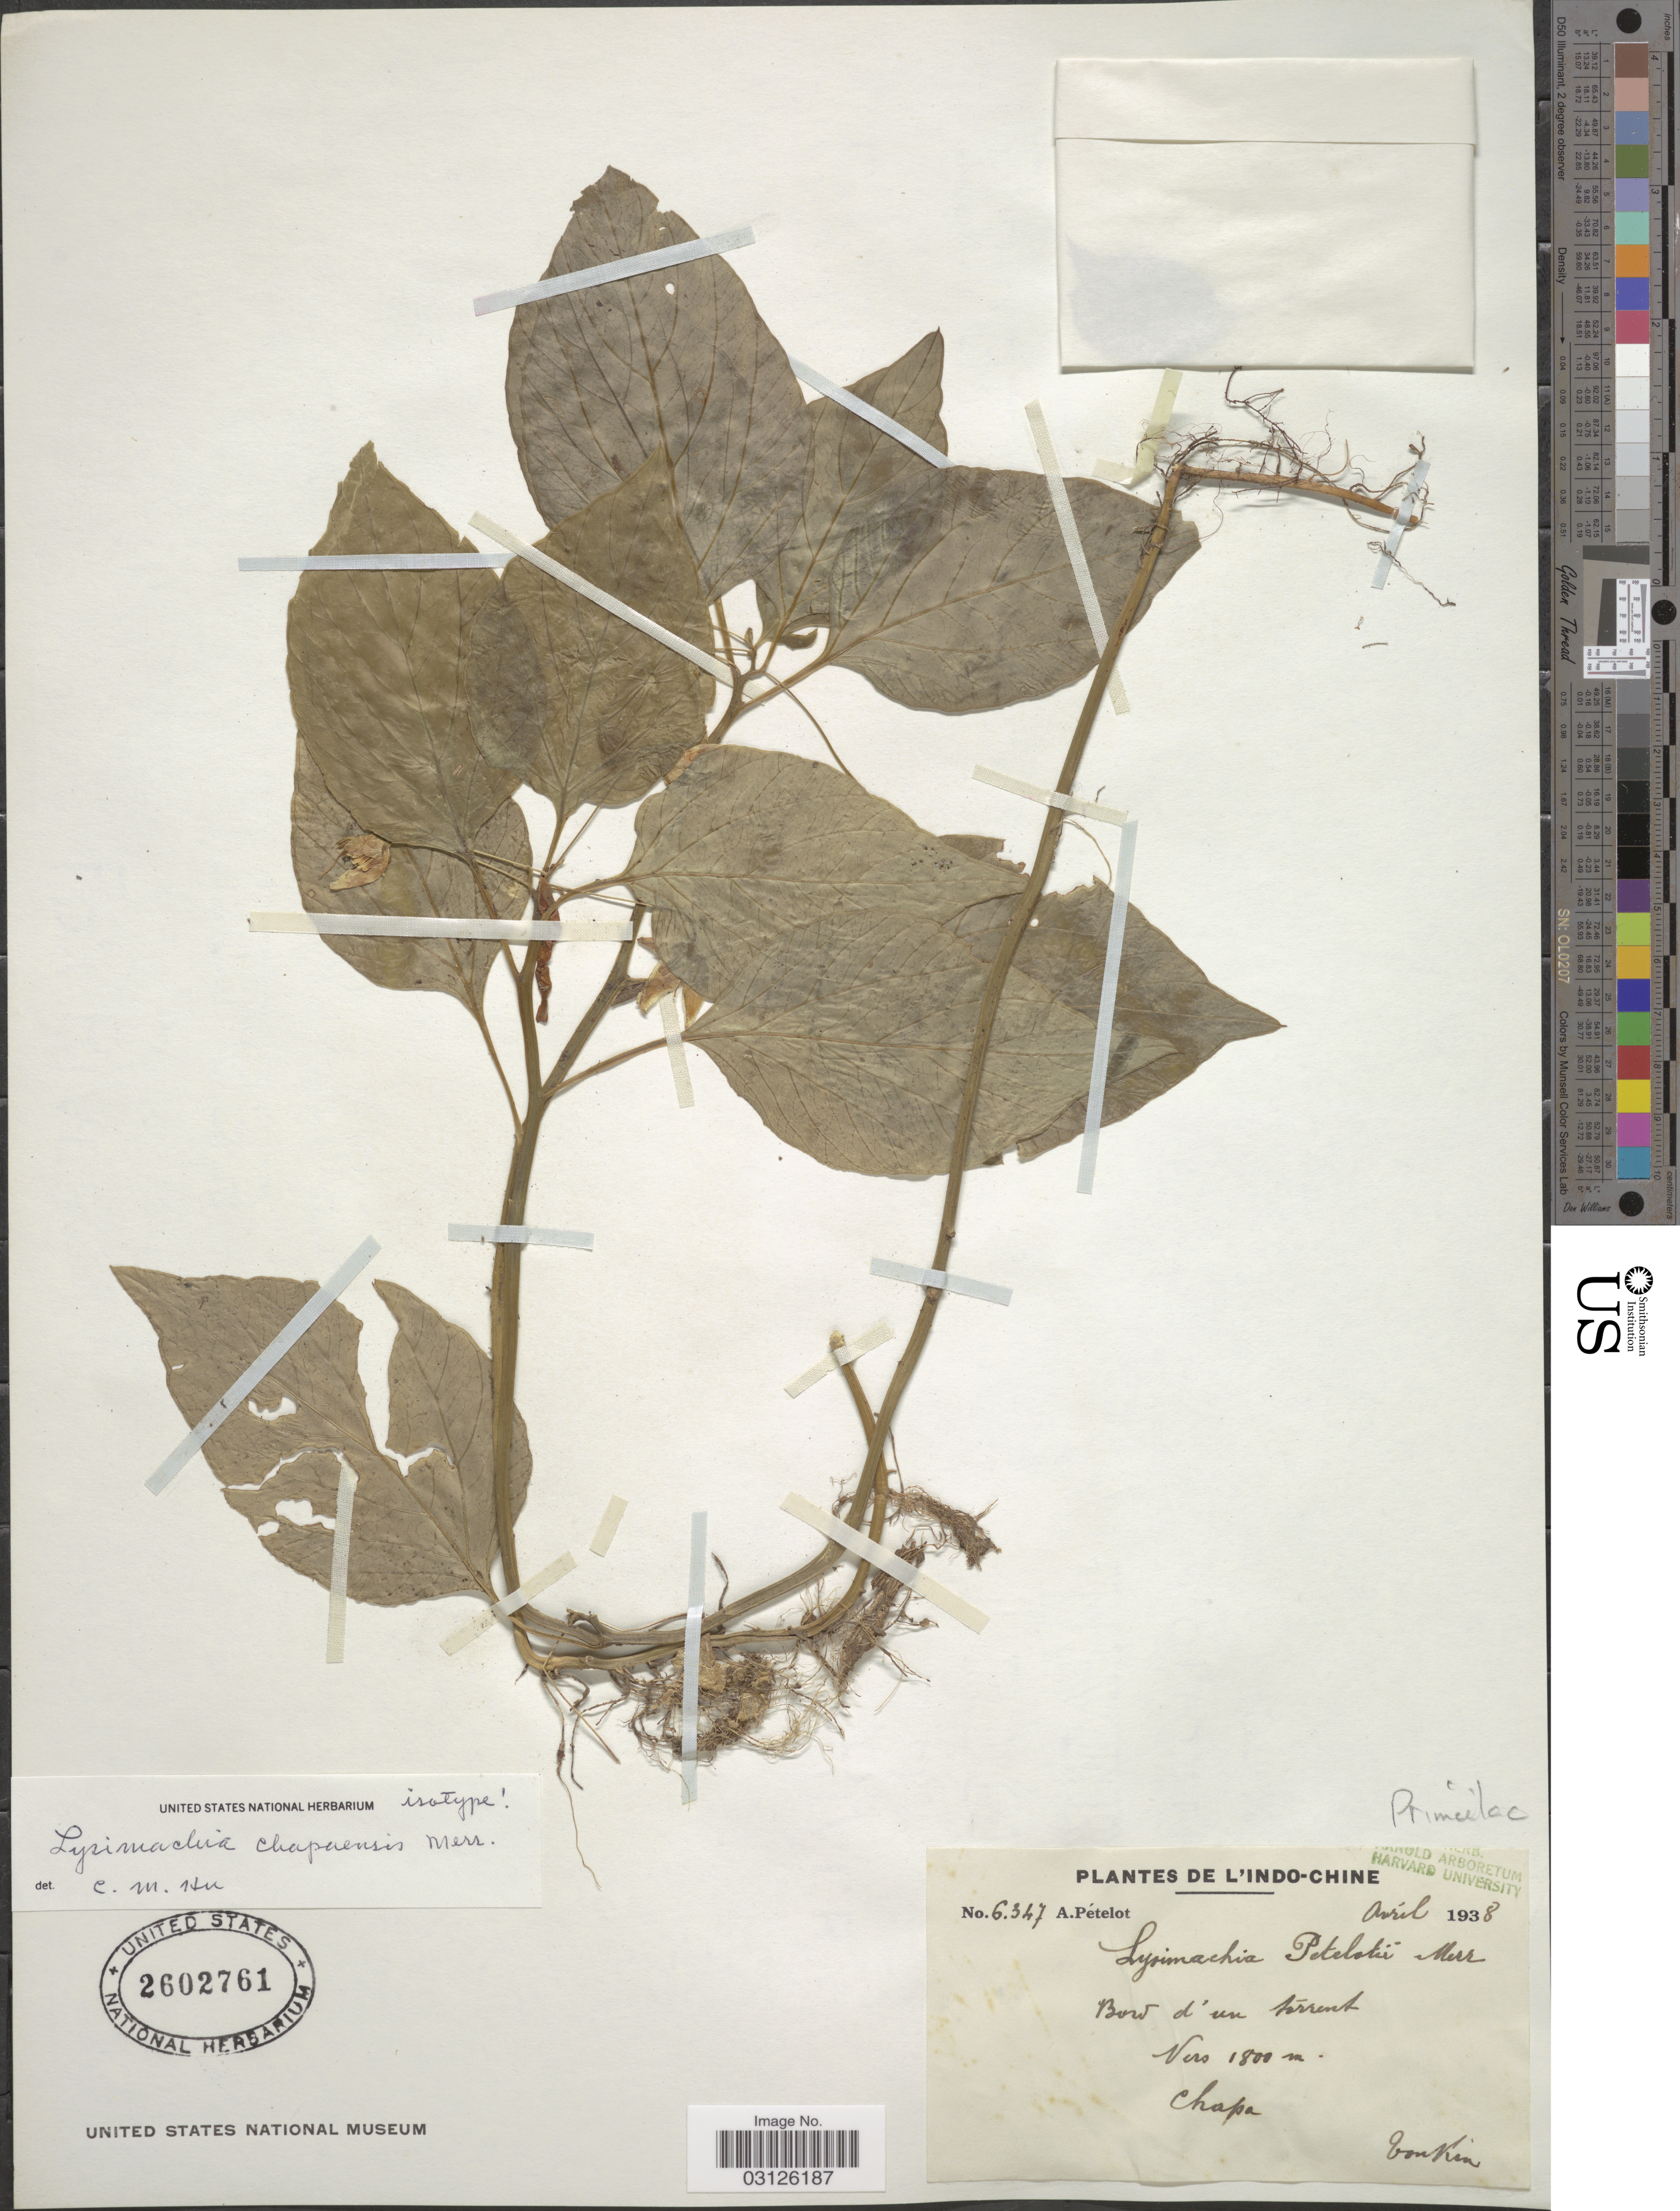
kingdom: Plantae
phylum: Tracheophyta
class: Magnoliopsida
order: Ericales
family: Primulaceae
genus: Lysimachia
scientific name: Lysimachia chapaensis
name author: Merr.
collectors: A. Petelot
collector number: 6347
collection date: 1938-04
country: Vietnam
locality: Indo-Chine. Bord d'un torrent [interpreted]. Chapa. Tonkin. [unsure placement]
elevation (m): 1800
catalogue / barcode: US 2602761